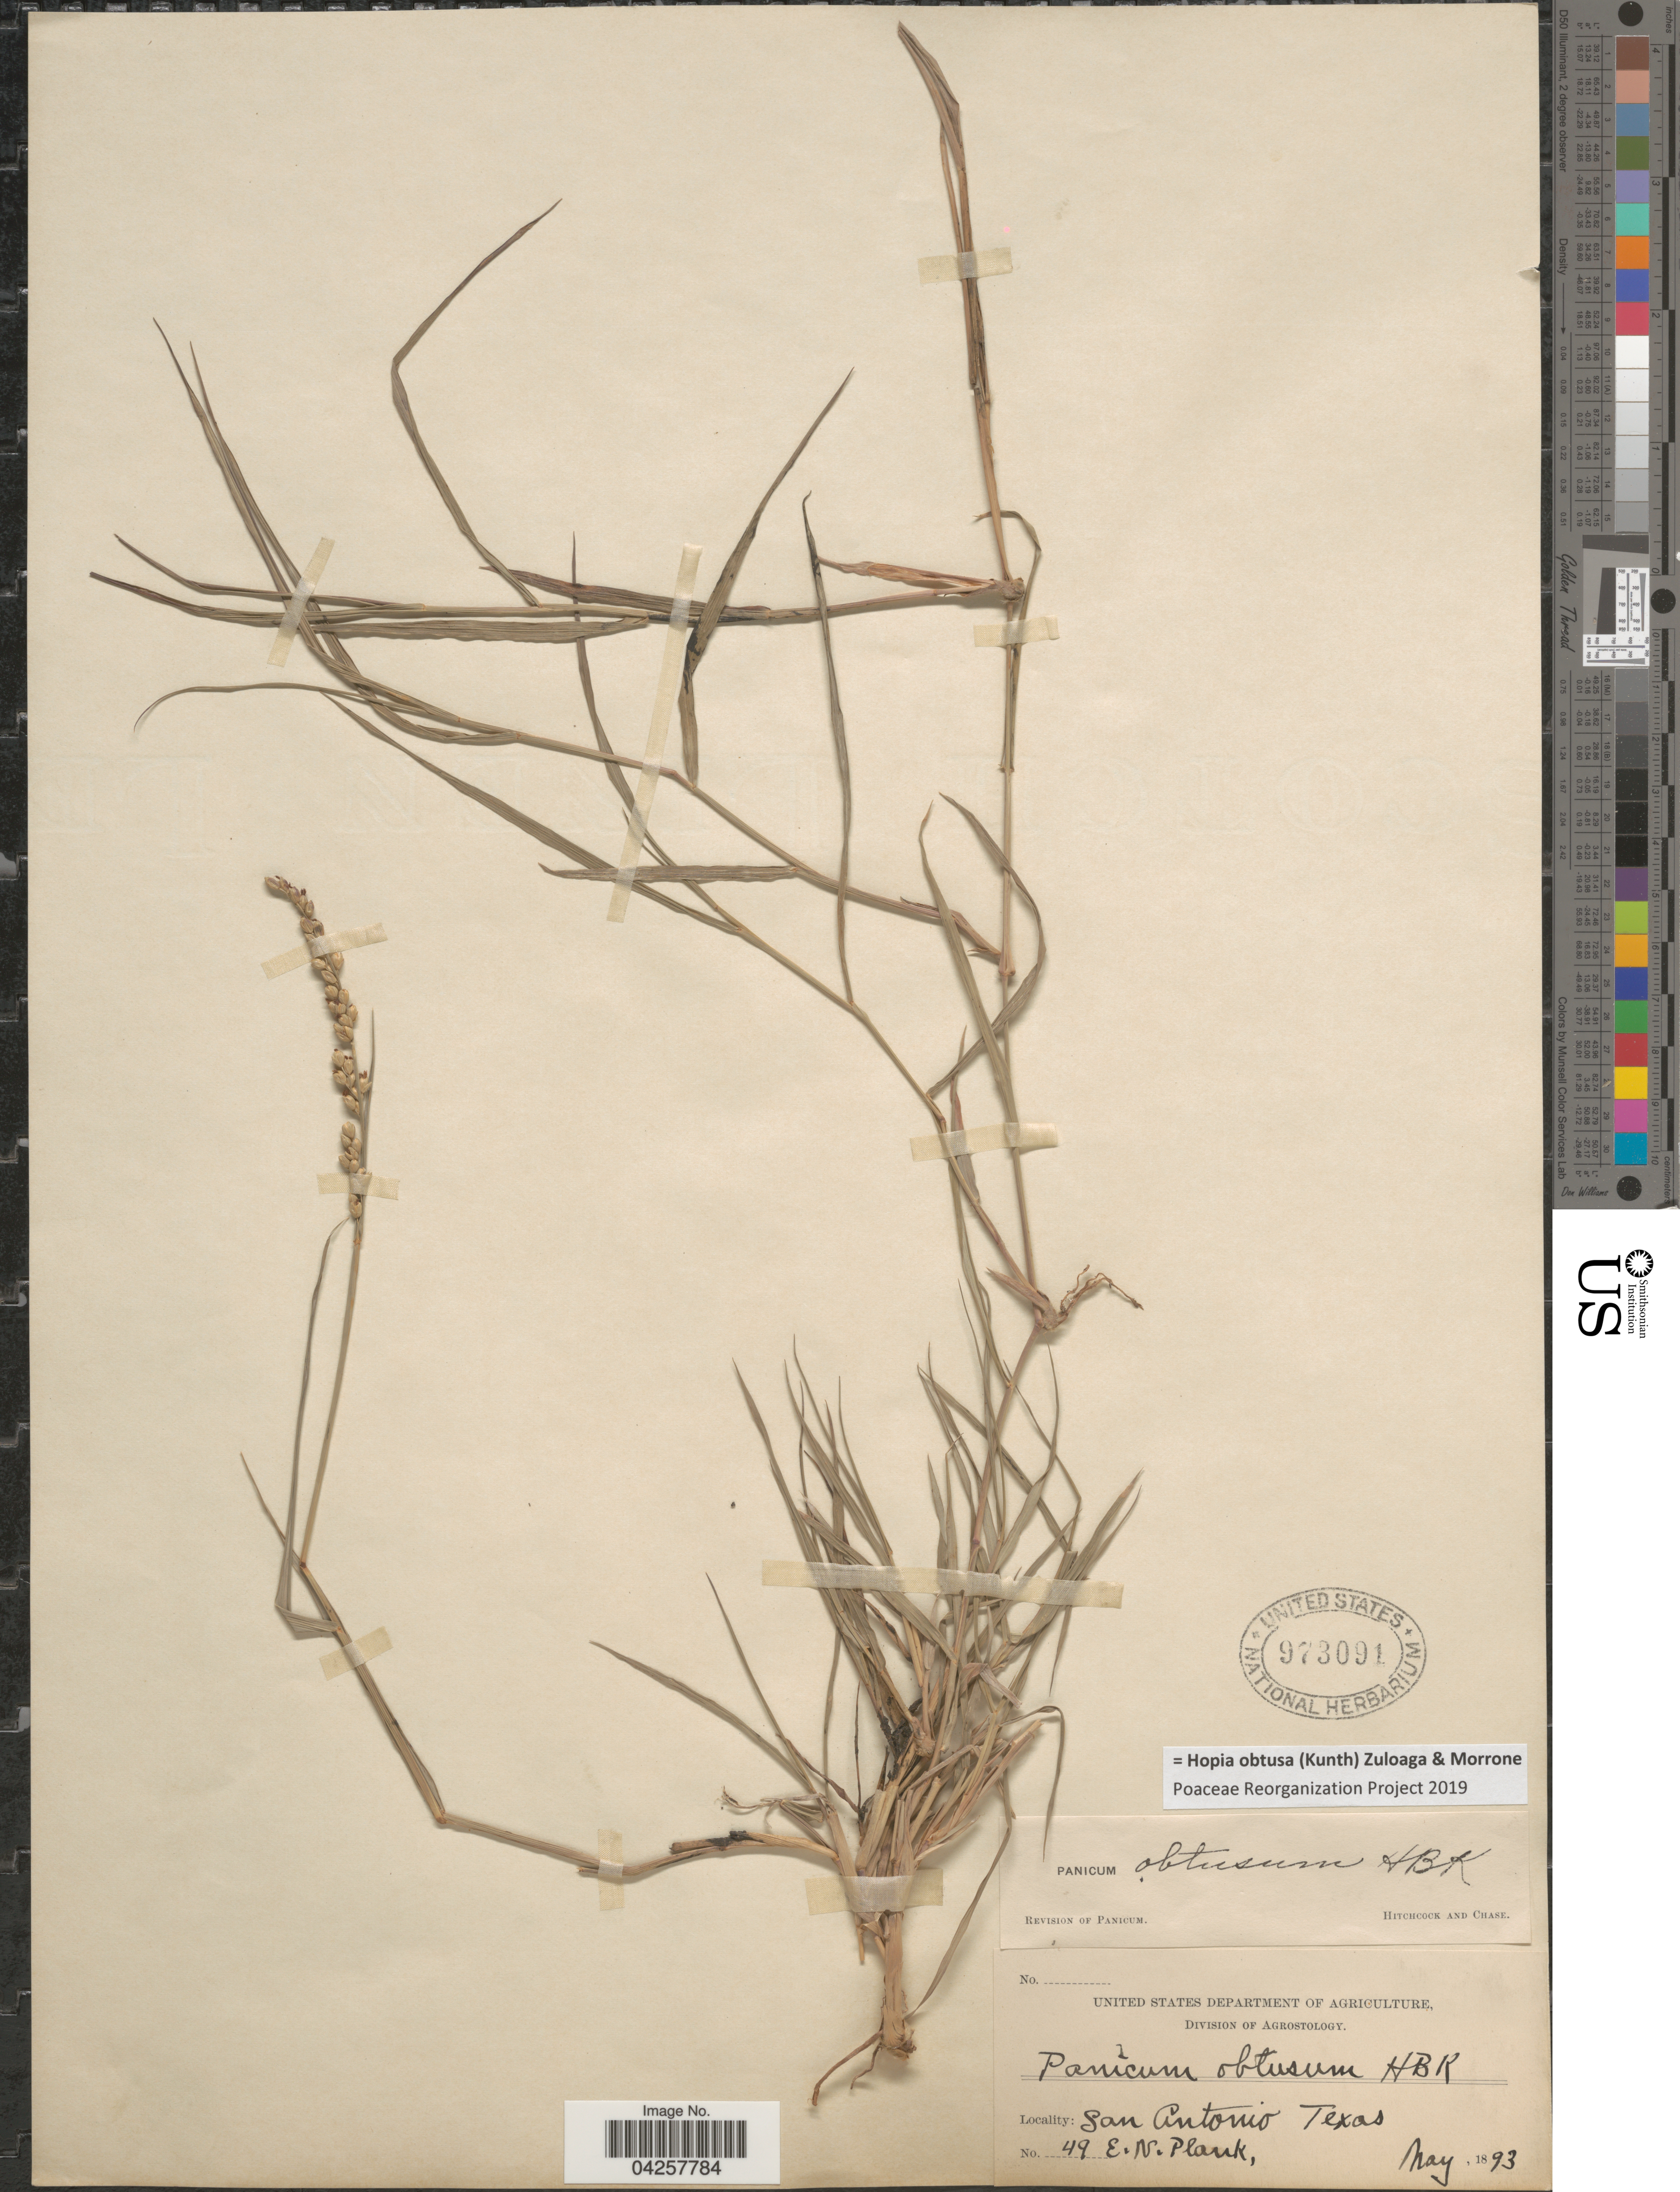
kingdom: Plantae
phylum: Tracheophyta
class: Liliopsida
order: Poales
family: Poaceae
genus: Hopia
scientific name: Hopia obtusa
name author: (Kunth) Zuloaga & Morrone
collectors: E. Plank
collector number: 49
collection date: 1893-05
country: United States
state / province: Texas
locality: San Antonio.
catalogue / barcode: US 973091